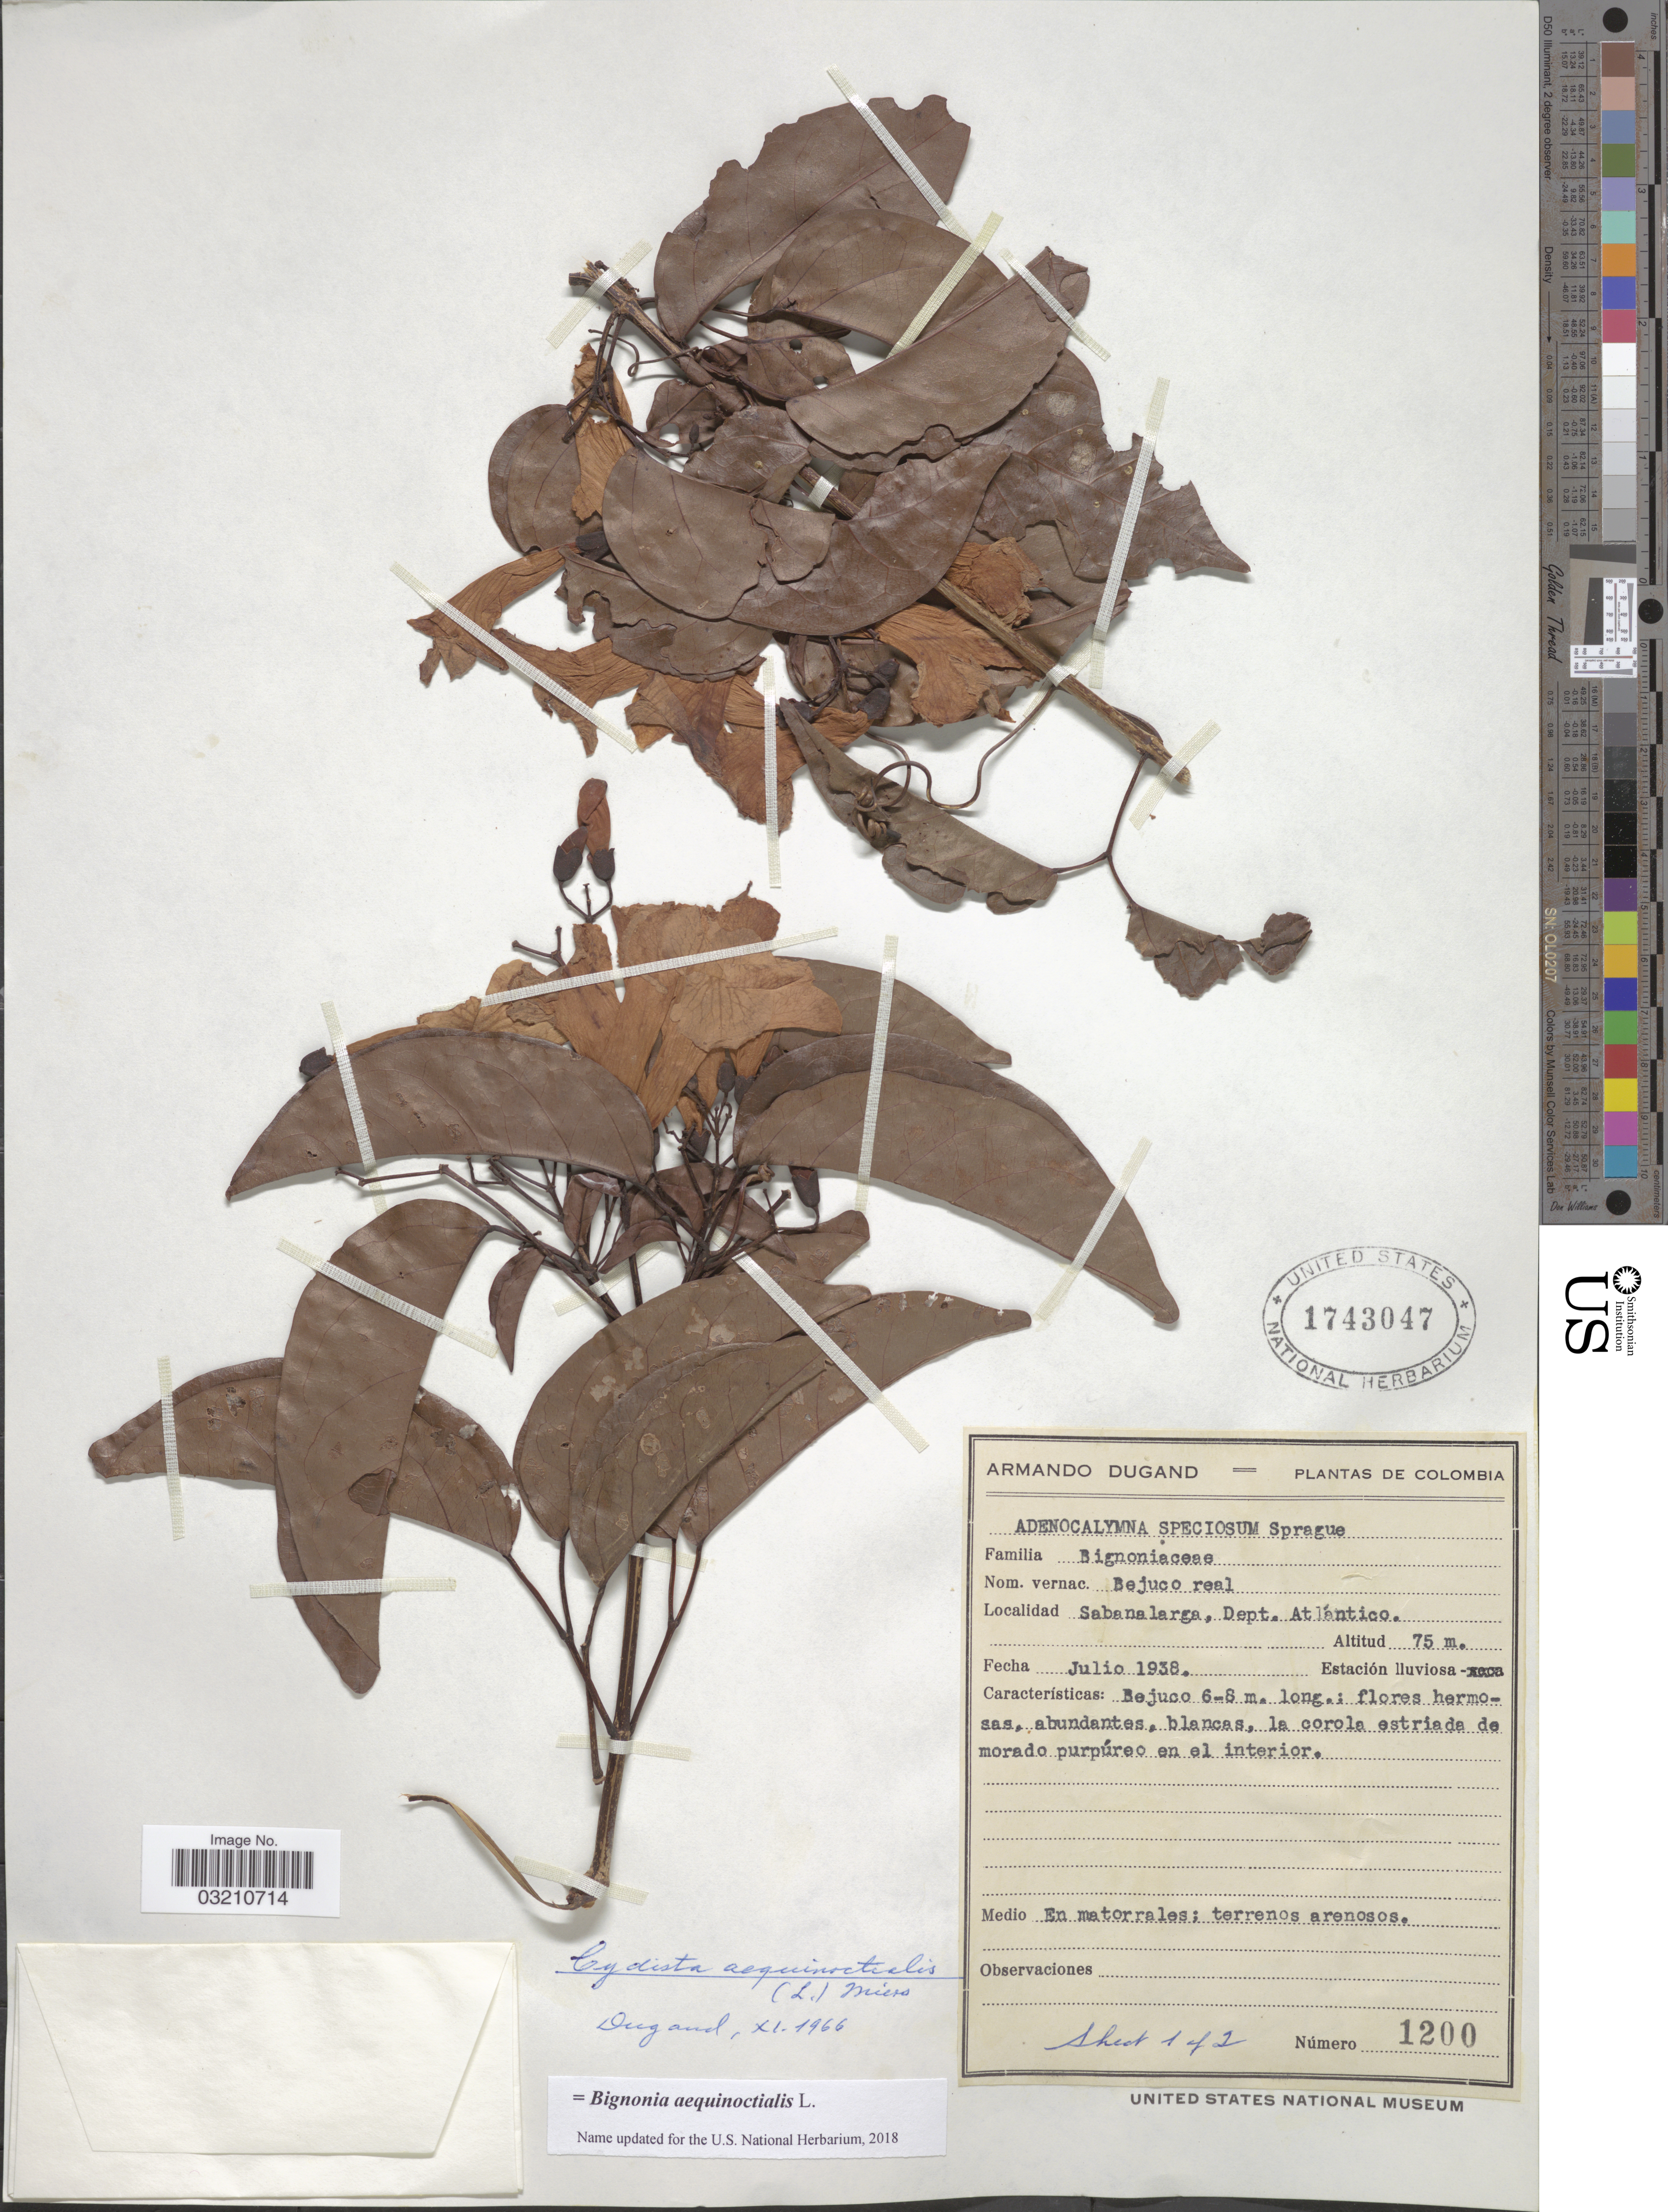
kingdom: Plantae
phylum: Tracheophyta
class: Magnoliopsida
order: Lamiales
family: Bignoniaceae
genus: Bignonia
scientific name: Bignonia aequinoctialis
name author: L.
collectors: A. Dugand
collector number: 1200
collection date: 1938-07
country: Colombia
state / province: Atlántico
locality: Sabana larga, Dept. Atlántico.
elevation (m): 75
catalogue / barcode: US 1743047